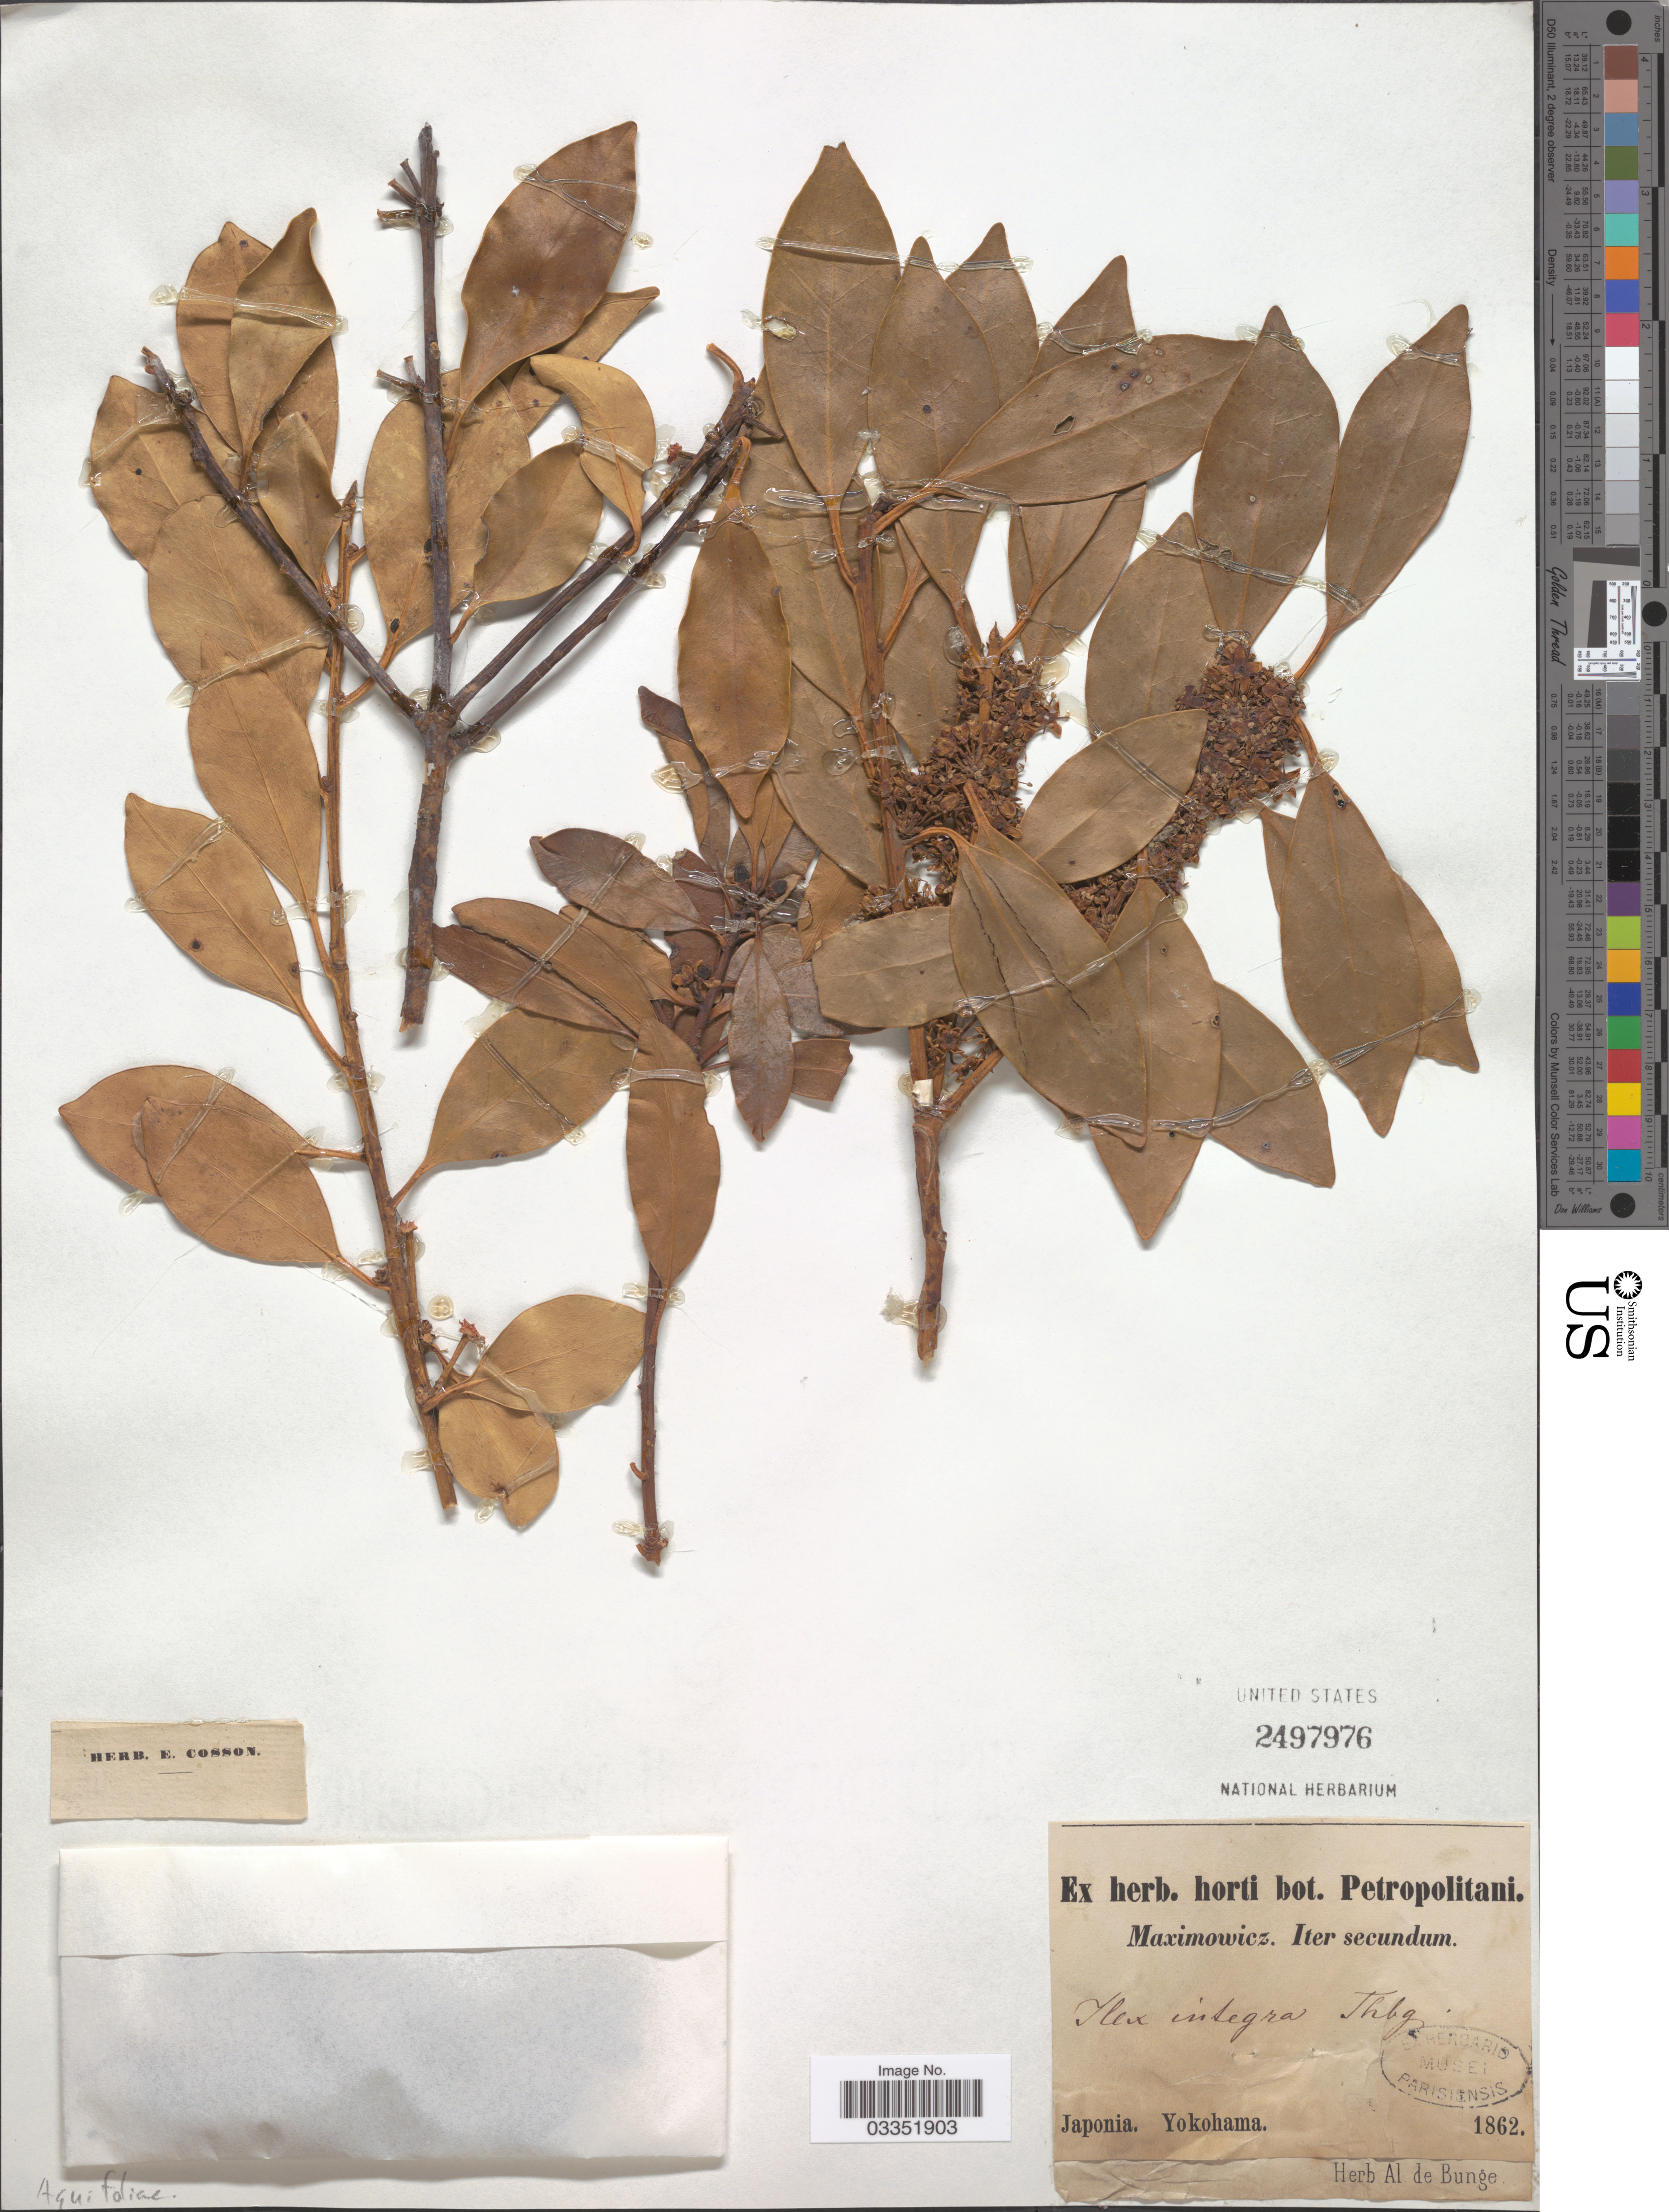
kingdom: Plantae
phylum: Tracheophyta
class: Magnoliopsida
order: Aquifoliales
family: Aquifoliaceae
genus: Ilex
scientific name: Ilex integra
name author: Thunb.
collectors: Maximowicz, --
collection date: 1862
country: Japan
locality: Yokohama.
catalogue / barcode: US 2497976